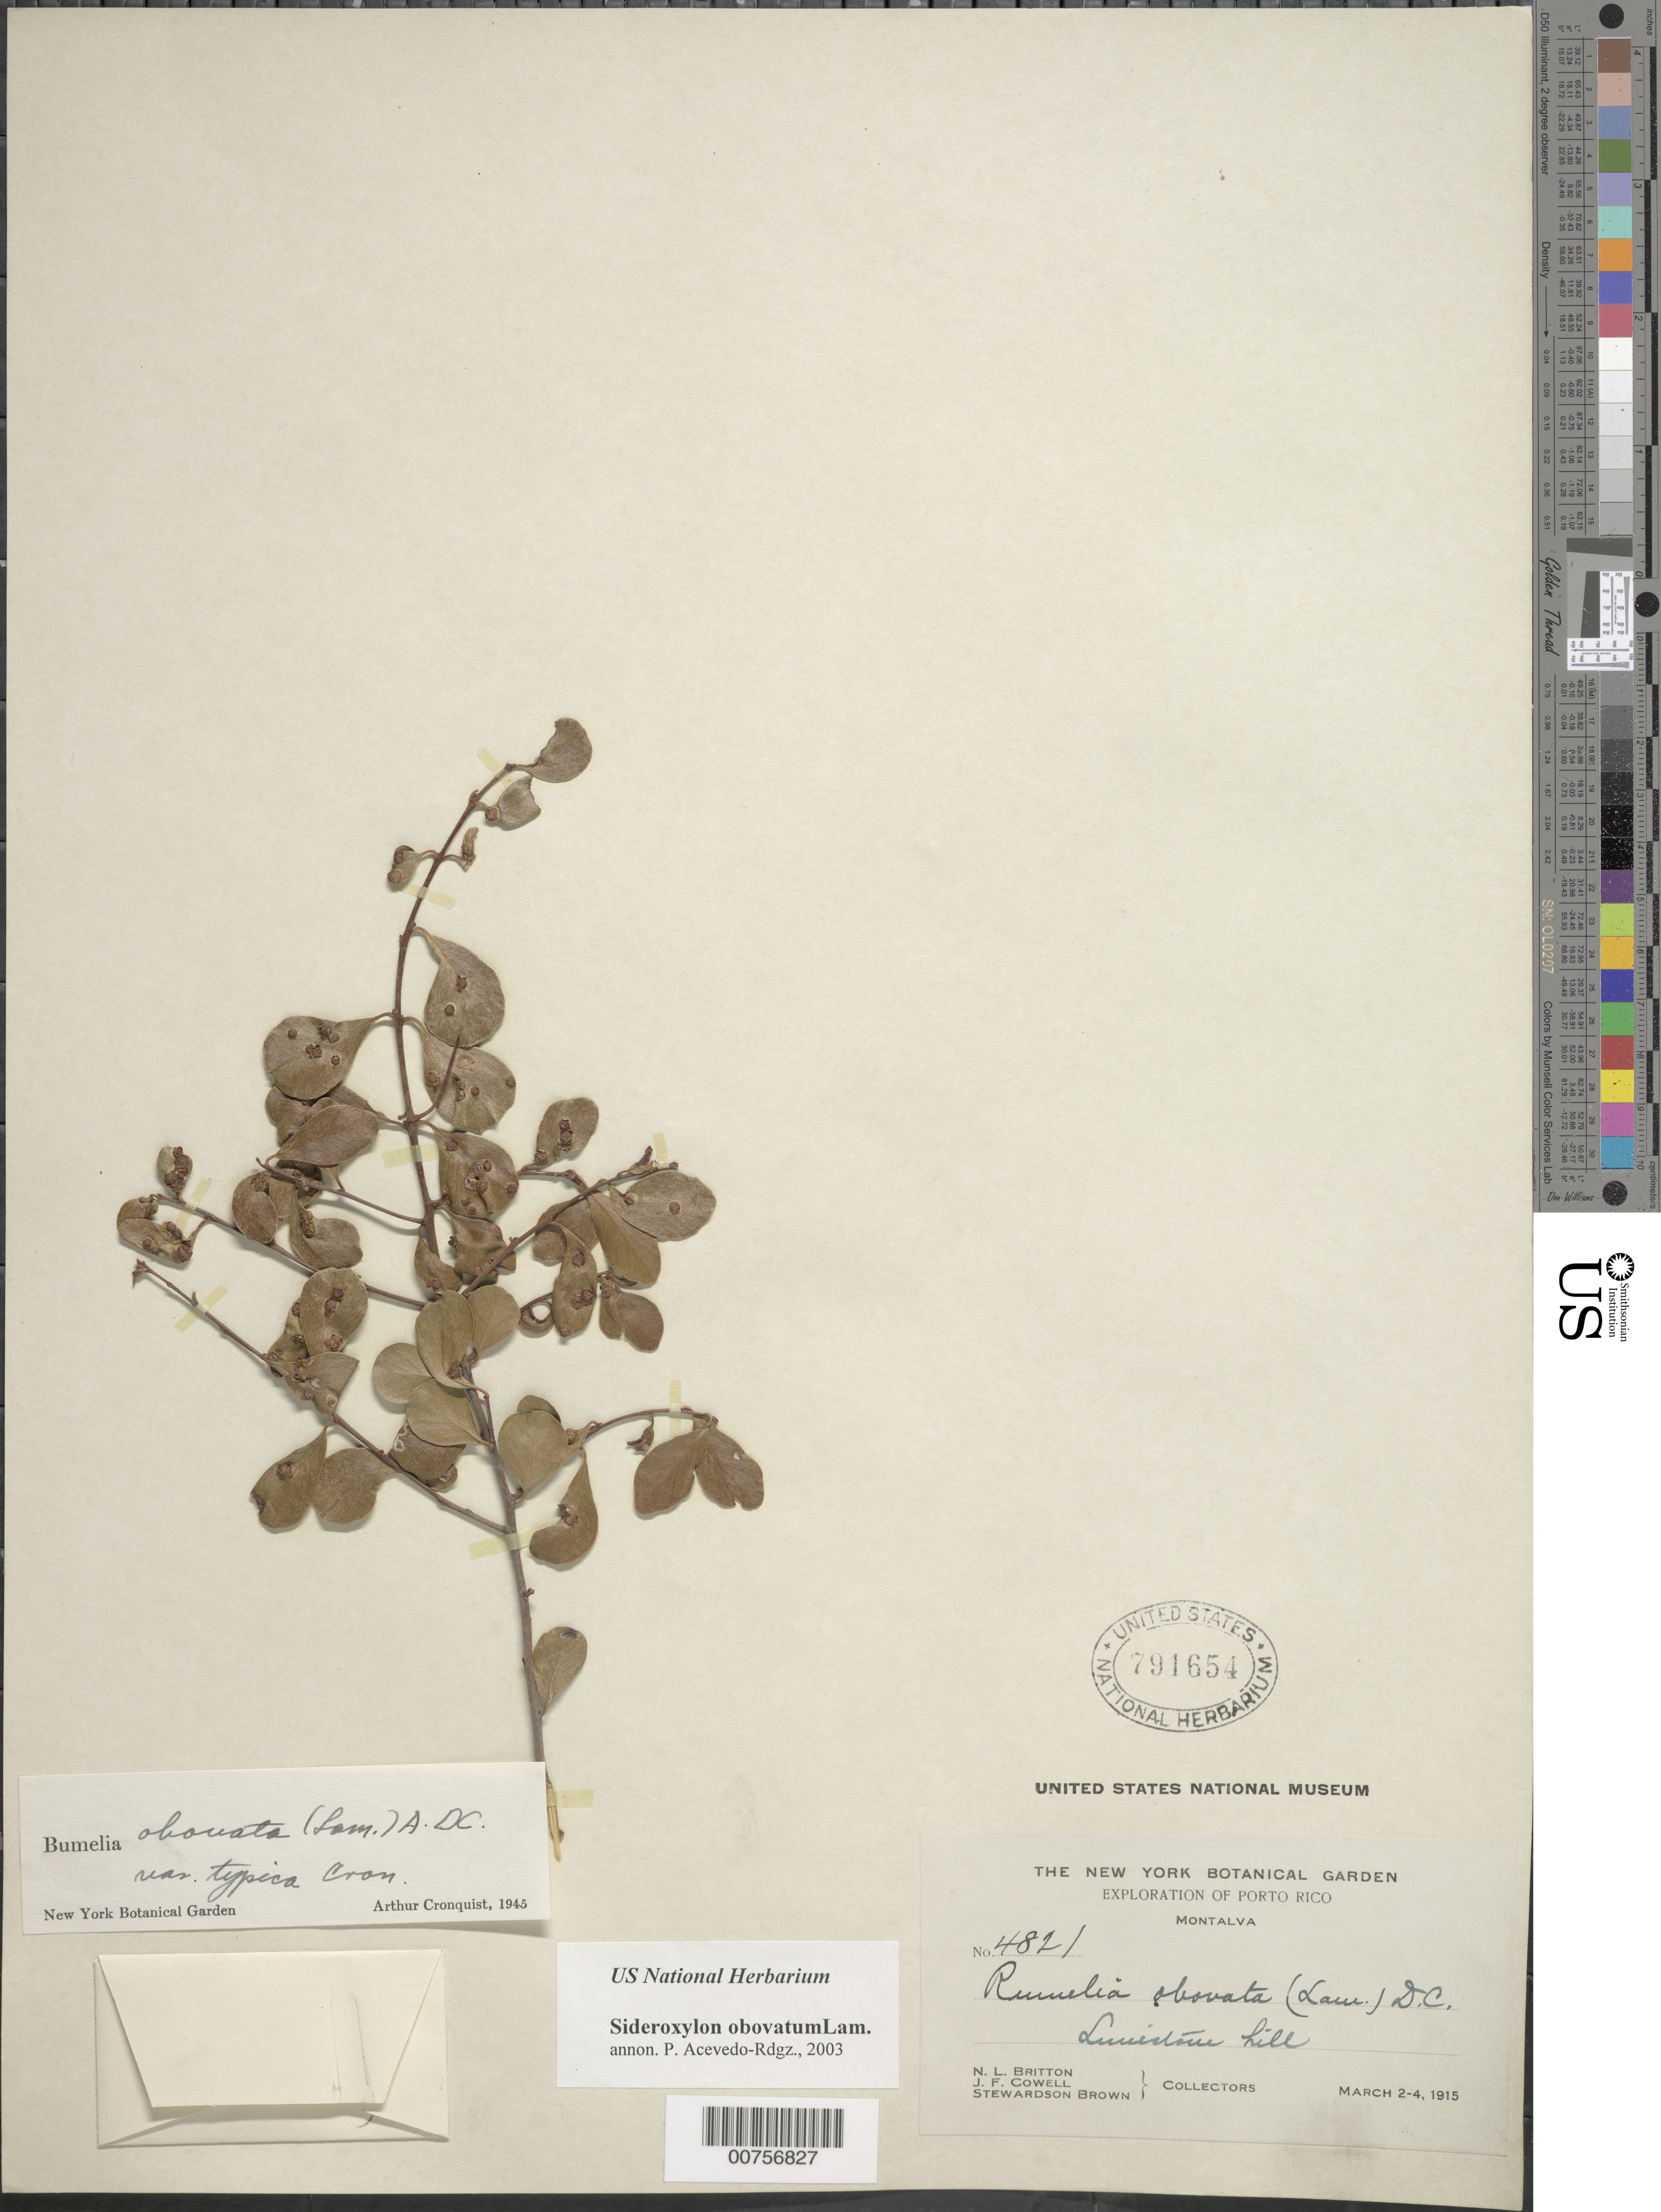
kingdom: Plantae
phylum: Tracheophyta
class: Magnoliopsida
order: Ericales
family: Sapotaceae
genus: Sideroxylon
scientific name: Sideroxylon obovatum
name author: Lam.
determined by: Acevedo-Rodríguez, P., (BOT), Smithsonian Institution - National Museum of Natural History (UNITED STATES)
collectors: N. Britton, J. F. Cowell & S. Brown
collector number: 4821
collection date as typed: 02 Mar 1915 to 04 Mar 1915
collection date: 1915-03-02/1915-03-04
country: Puerto Rico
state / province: Guánica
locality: Montalva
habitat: Limestone hill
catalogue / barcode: US 791654